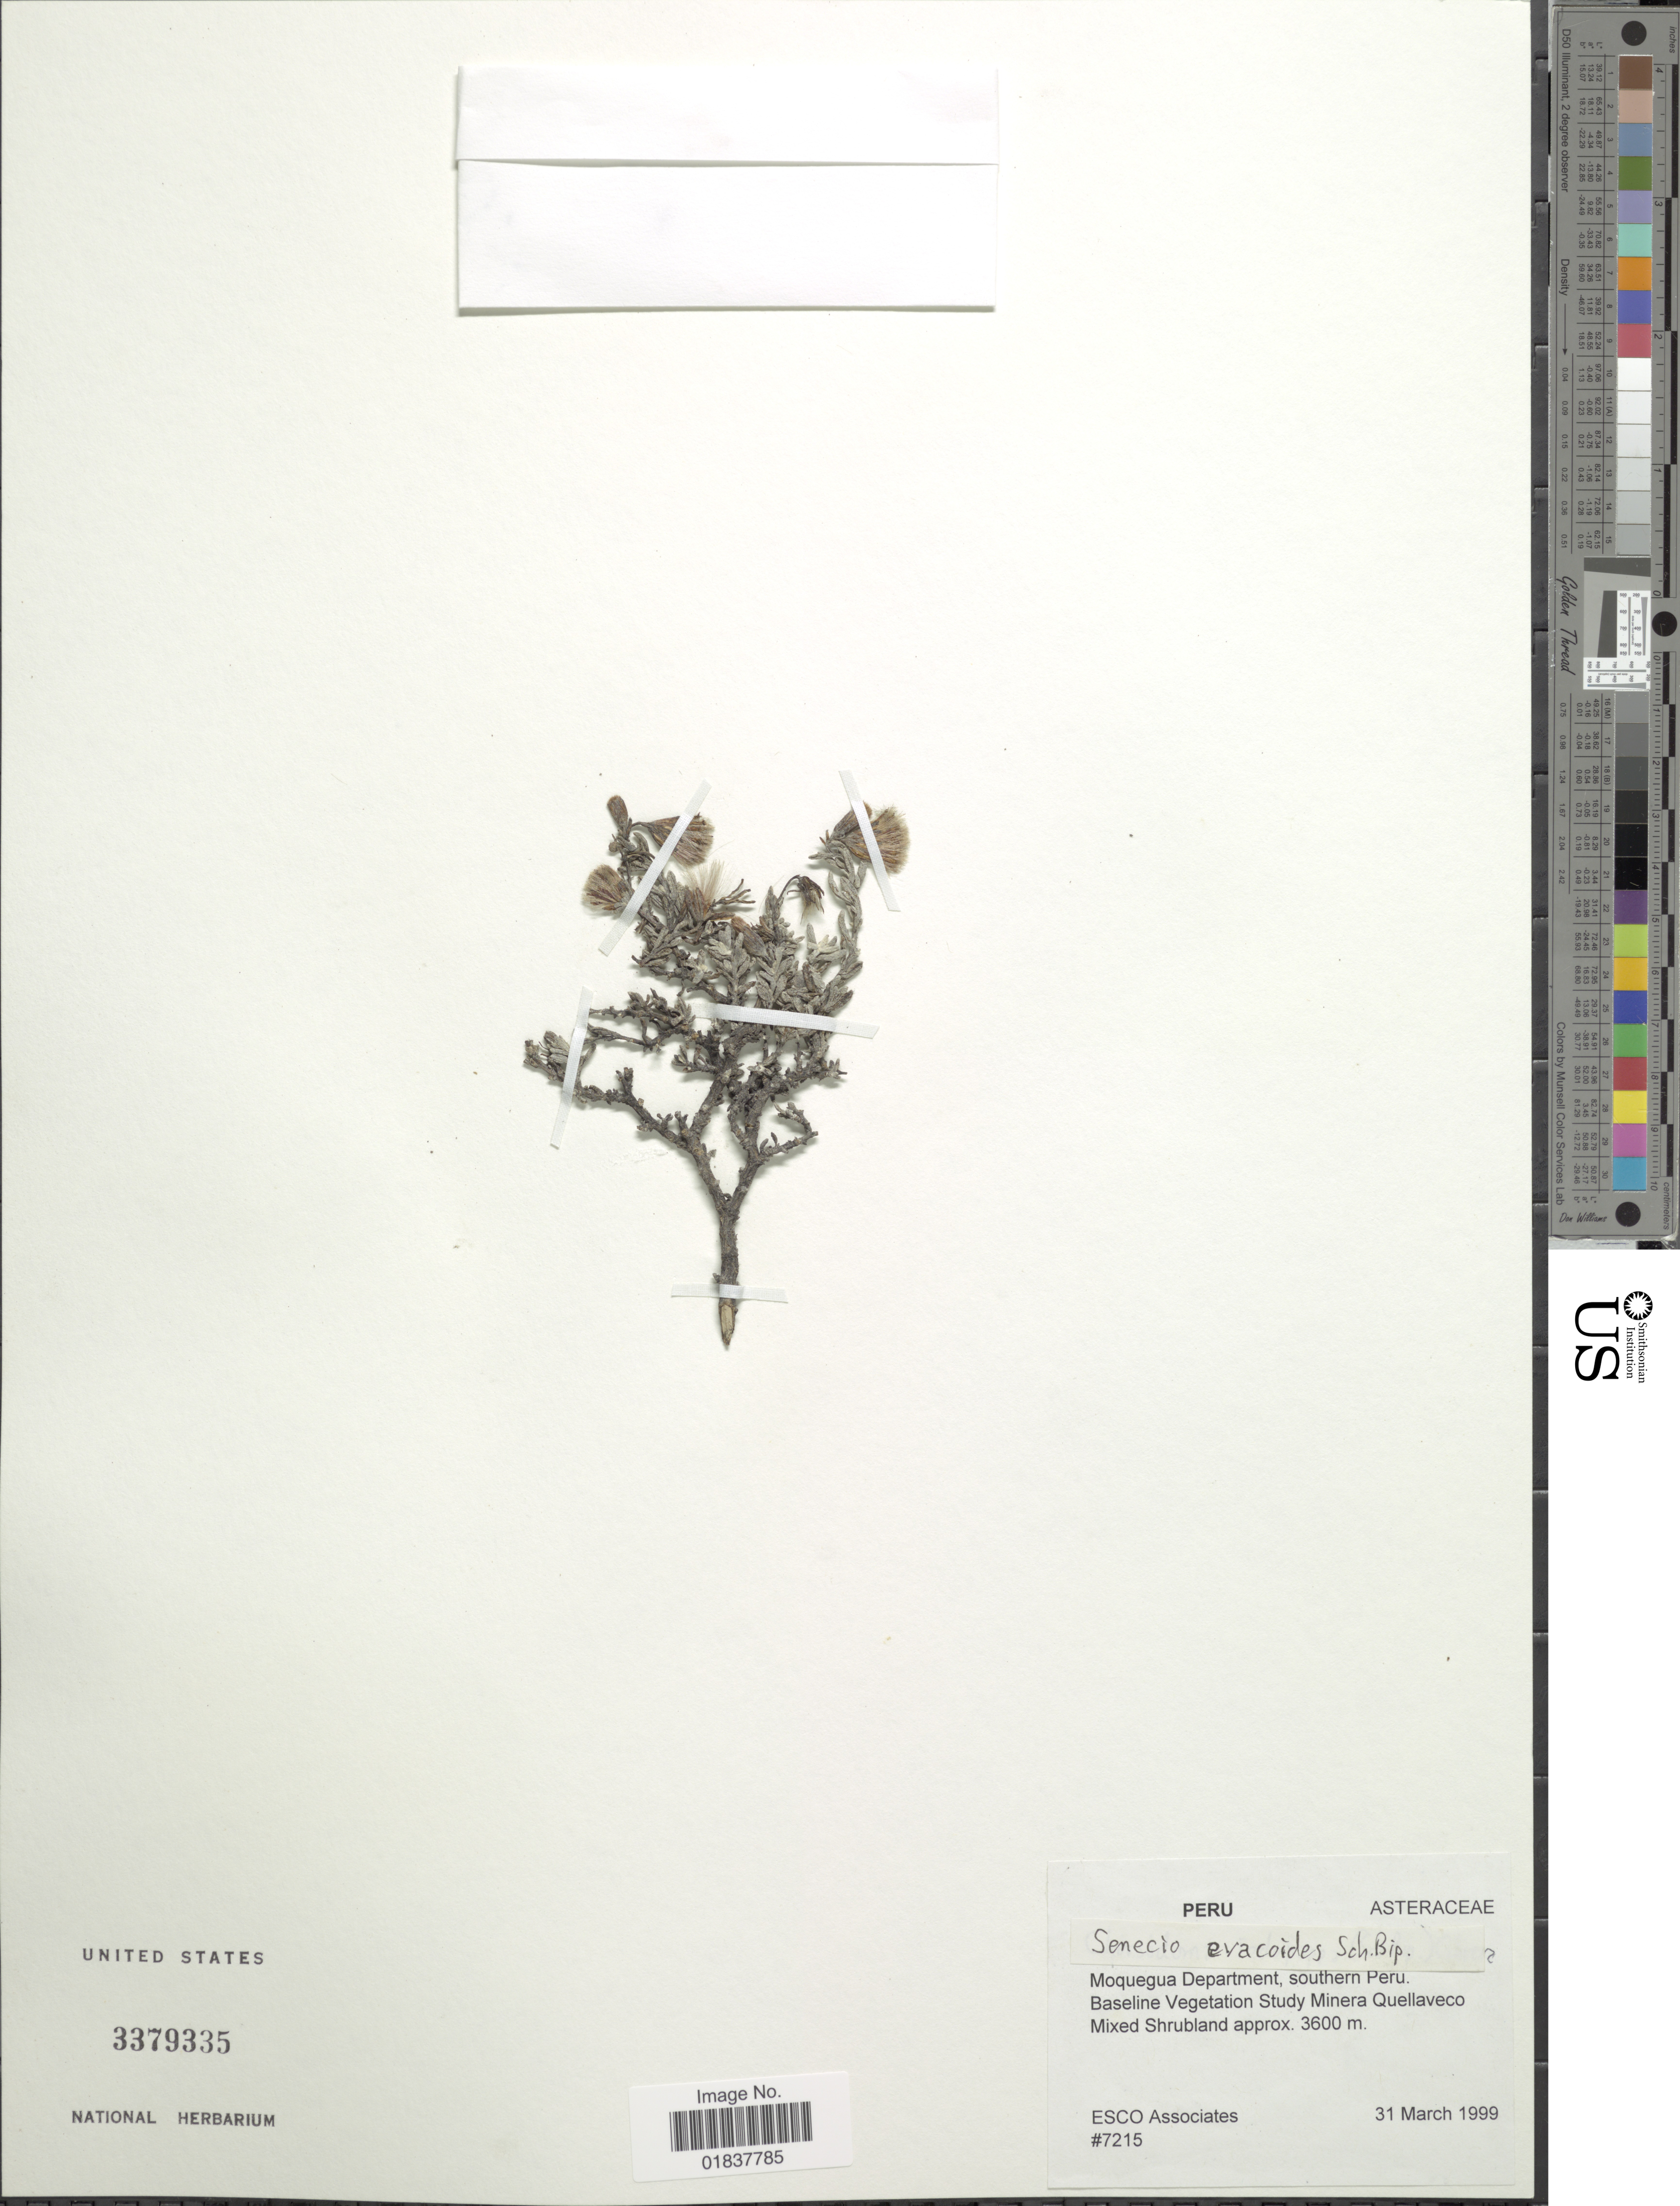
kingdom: Plantae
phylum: Tracheophyta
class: Magnoliopsida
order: Asterales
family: Asteraceae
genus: Senecio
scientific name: Senecio evacoides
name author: Sch. Bip.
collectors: ESCO Associates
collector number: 7215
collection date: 1999-03-31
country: Peru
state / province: Moquegua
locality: Southern Peru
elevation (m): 3600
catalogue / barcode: US 3379335